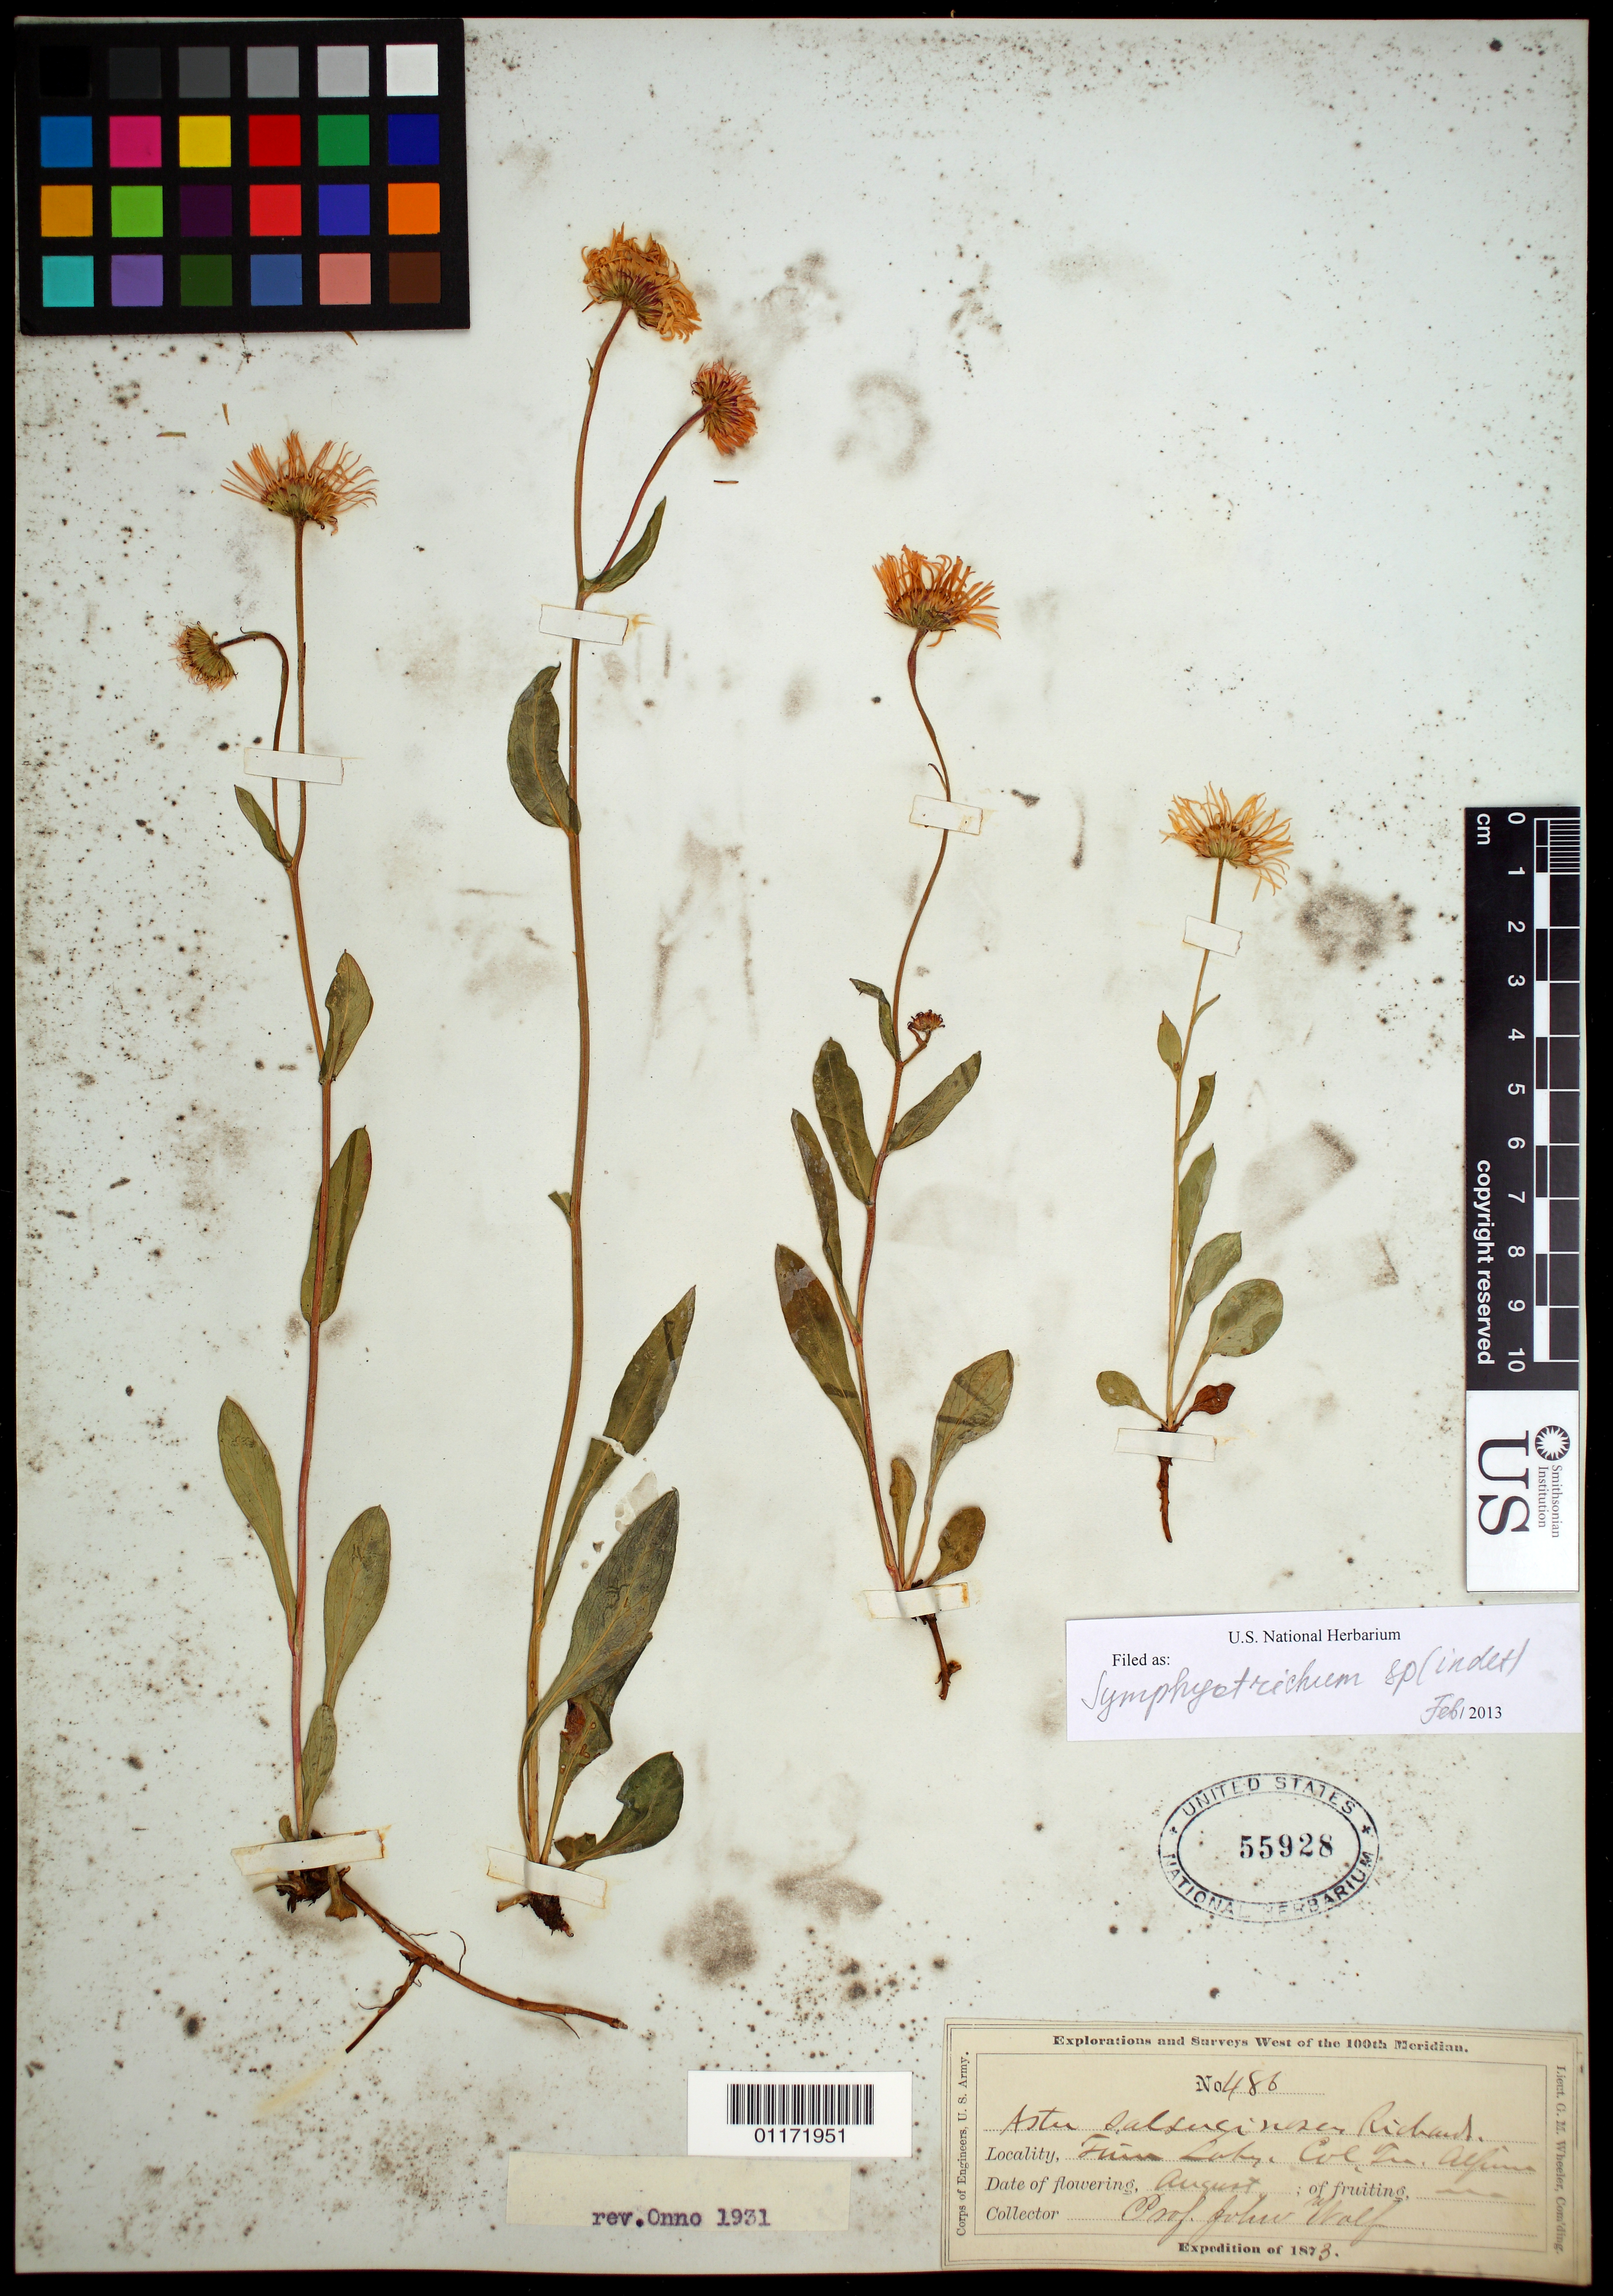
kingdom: Plantae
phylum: Tracheophyta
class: Magnoliopsida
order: Asterales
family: Asteraceae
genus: Symphyotrichum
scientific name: Symphyotrichum sp.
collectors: J. Wolf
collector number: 486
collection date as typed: Aug 1873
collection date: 1873-08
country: United States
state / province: Colorado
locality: Twin lakes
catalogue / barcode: US 55928